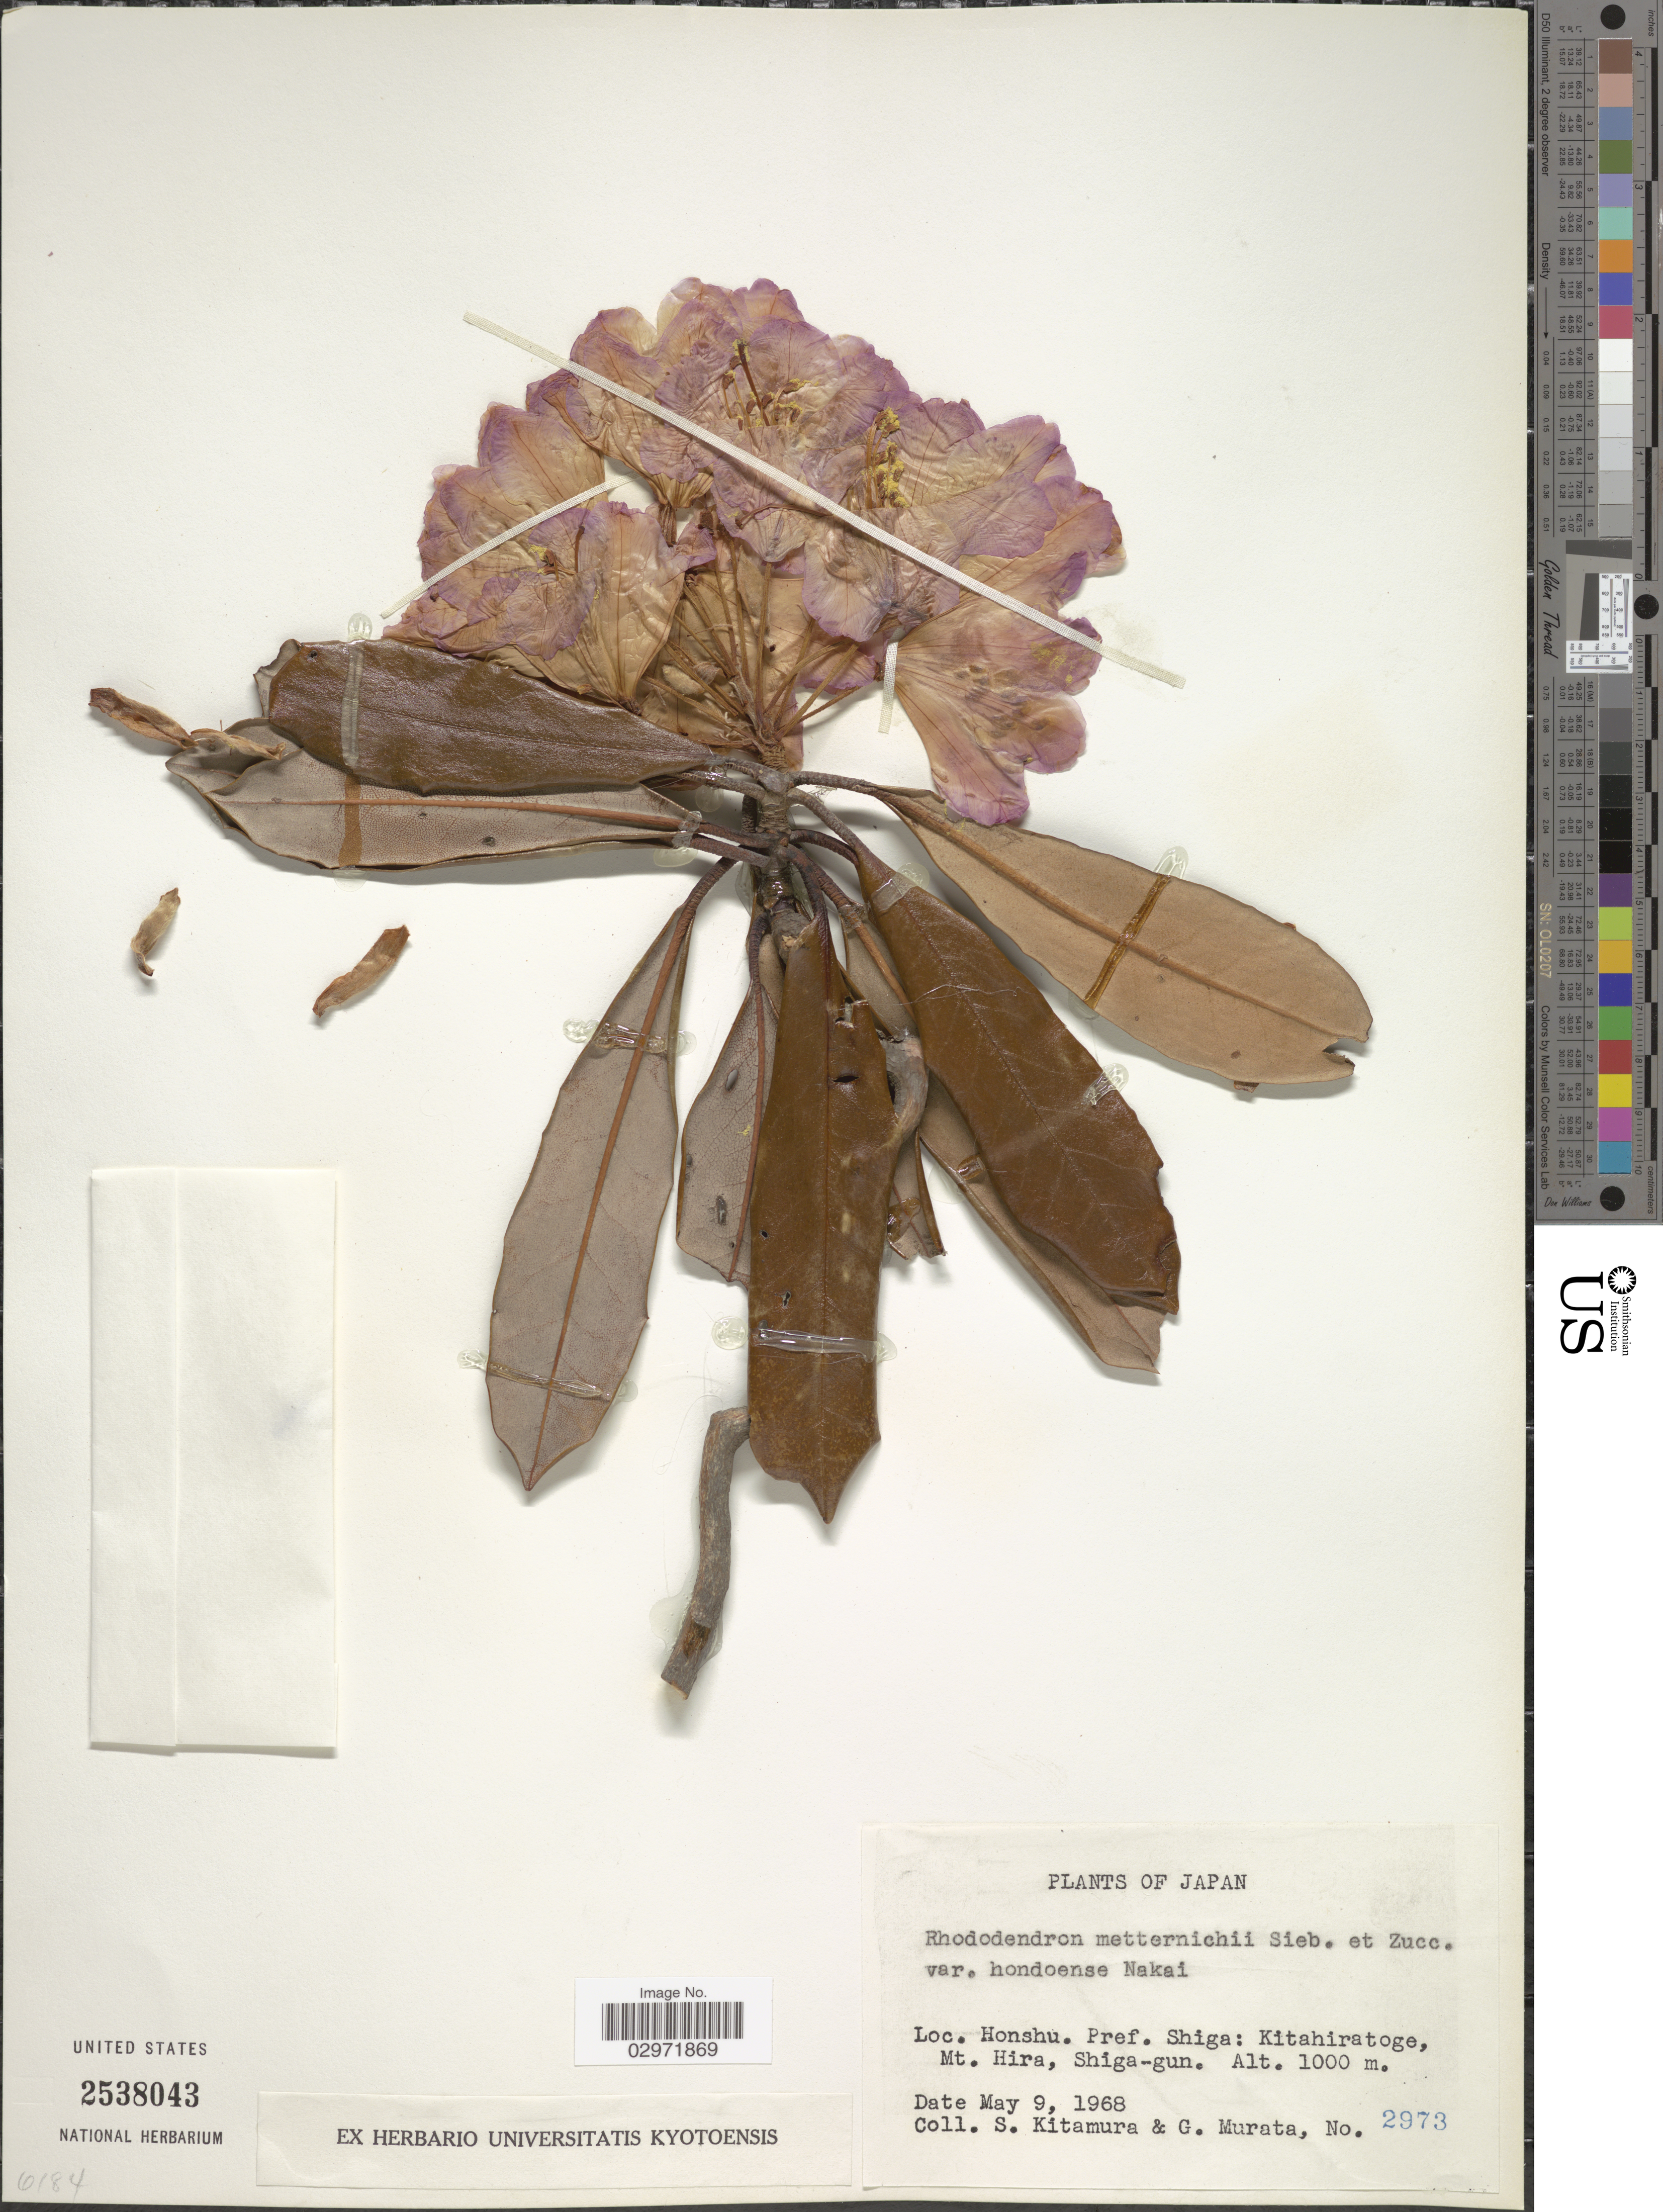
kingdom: Plantae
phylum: Tracheophyta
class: Magnoliopsida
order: Ericales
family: Ericaceae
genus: Rhododendron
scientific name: Rhododendron metternichii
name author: Siebold & Zucc.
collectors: S. Kitamura & G. Murata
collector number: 2973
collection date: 1968-05-09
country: Japan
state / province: Siga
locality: Honshu. Pref. Shiga: Kitahiratoge, Mt. Hira, Shiga-gun.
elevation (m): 1000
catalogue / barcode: US 2538043